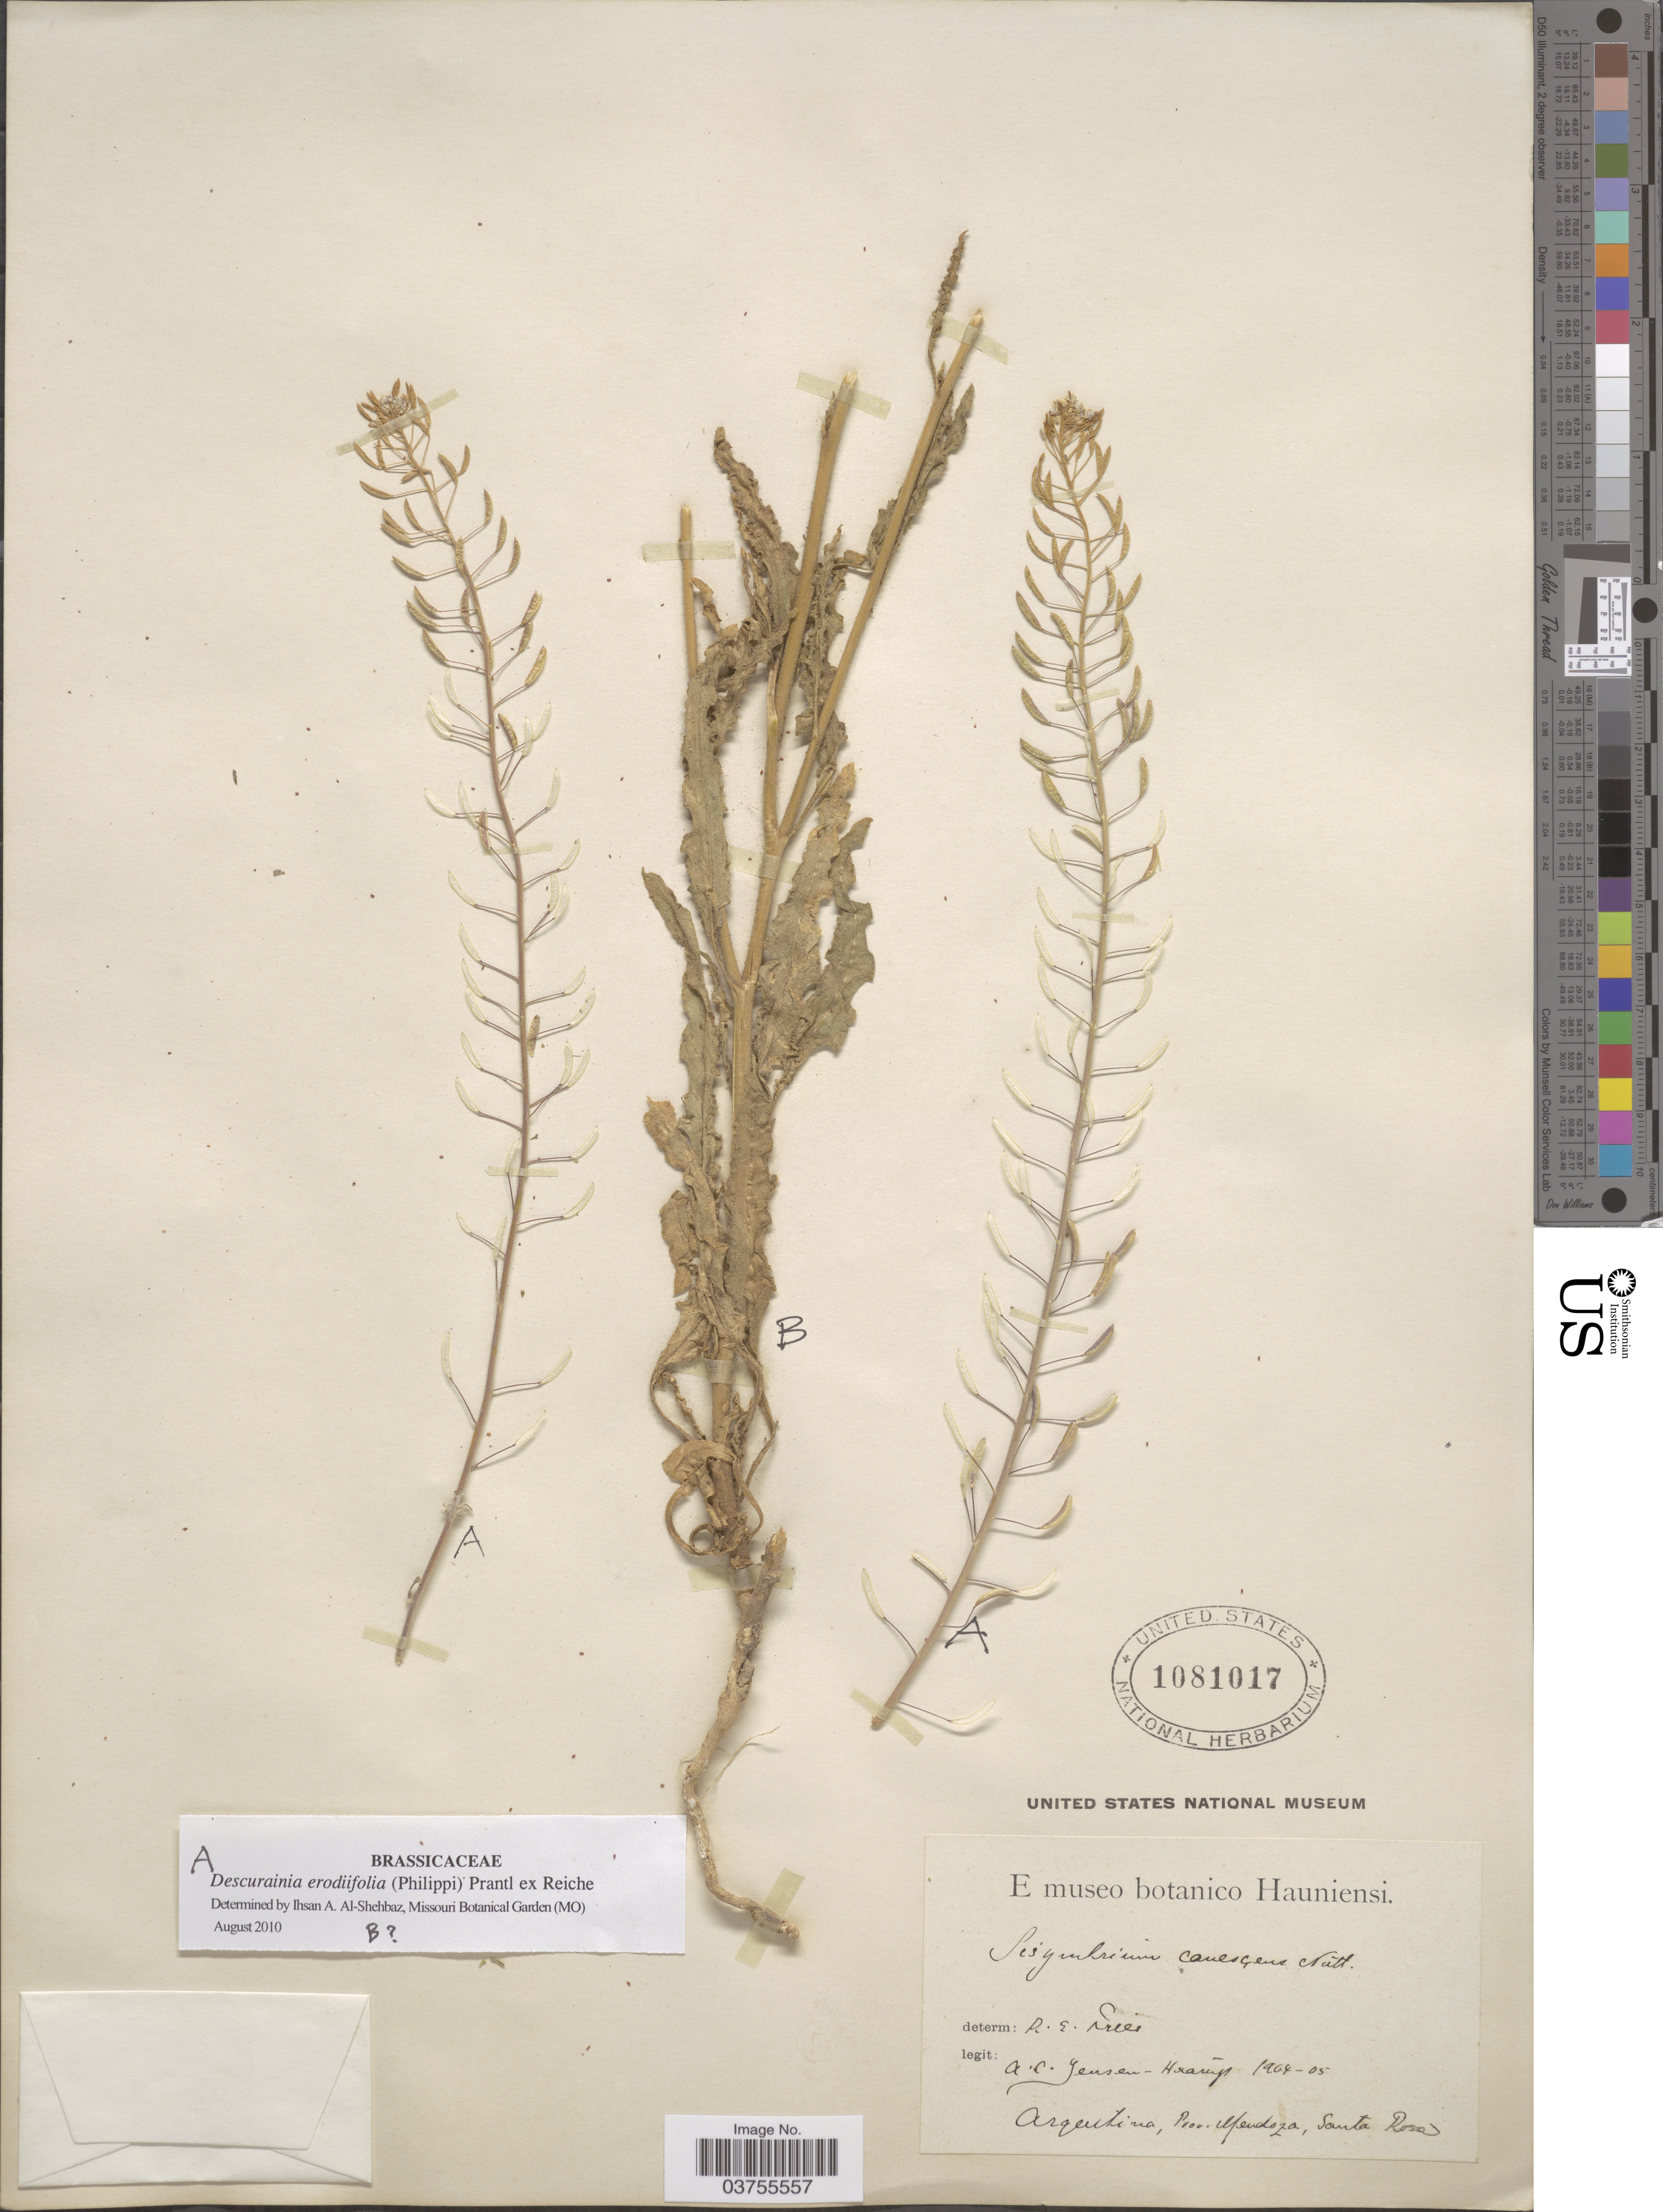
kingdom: Plantae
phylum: Tracheophyta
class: Magnoliopsida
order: Brassicales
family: Brassicaceae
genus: Descurainia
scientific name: Descurainia erodiifolia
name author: (Phil. & C.A. Mey.) Prantl ex Reiche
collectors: A. C. Jensen-Haarup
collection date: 1904/1905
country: Argentina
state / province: Mendoza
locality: Prov. Mendoza, Santa Rosa.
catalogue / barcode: US 1081017